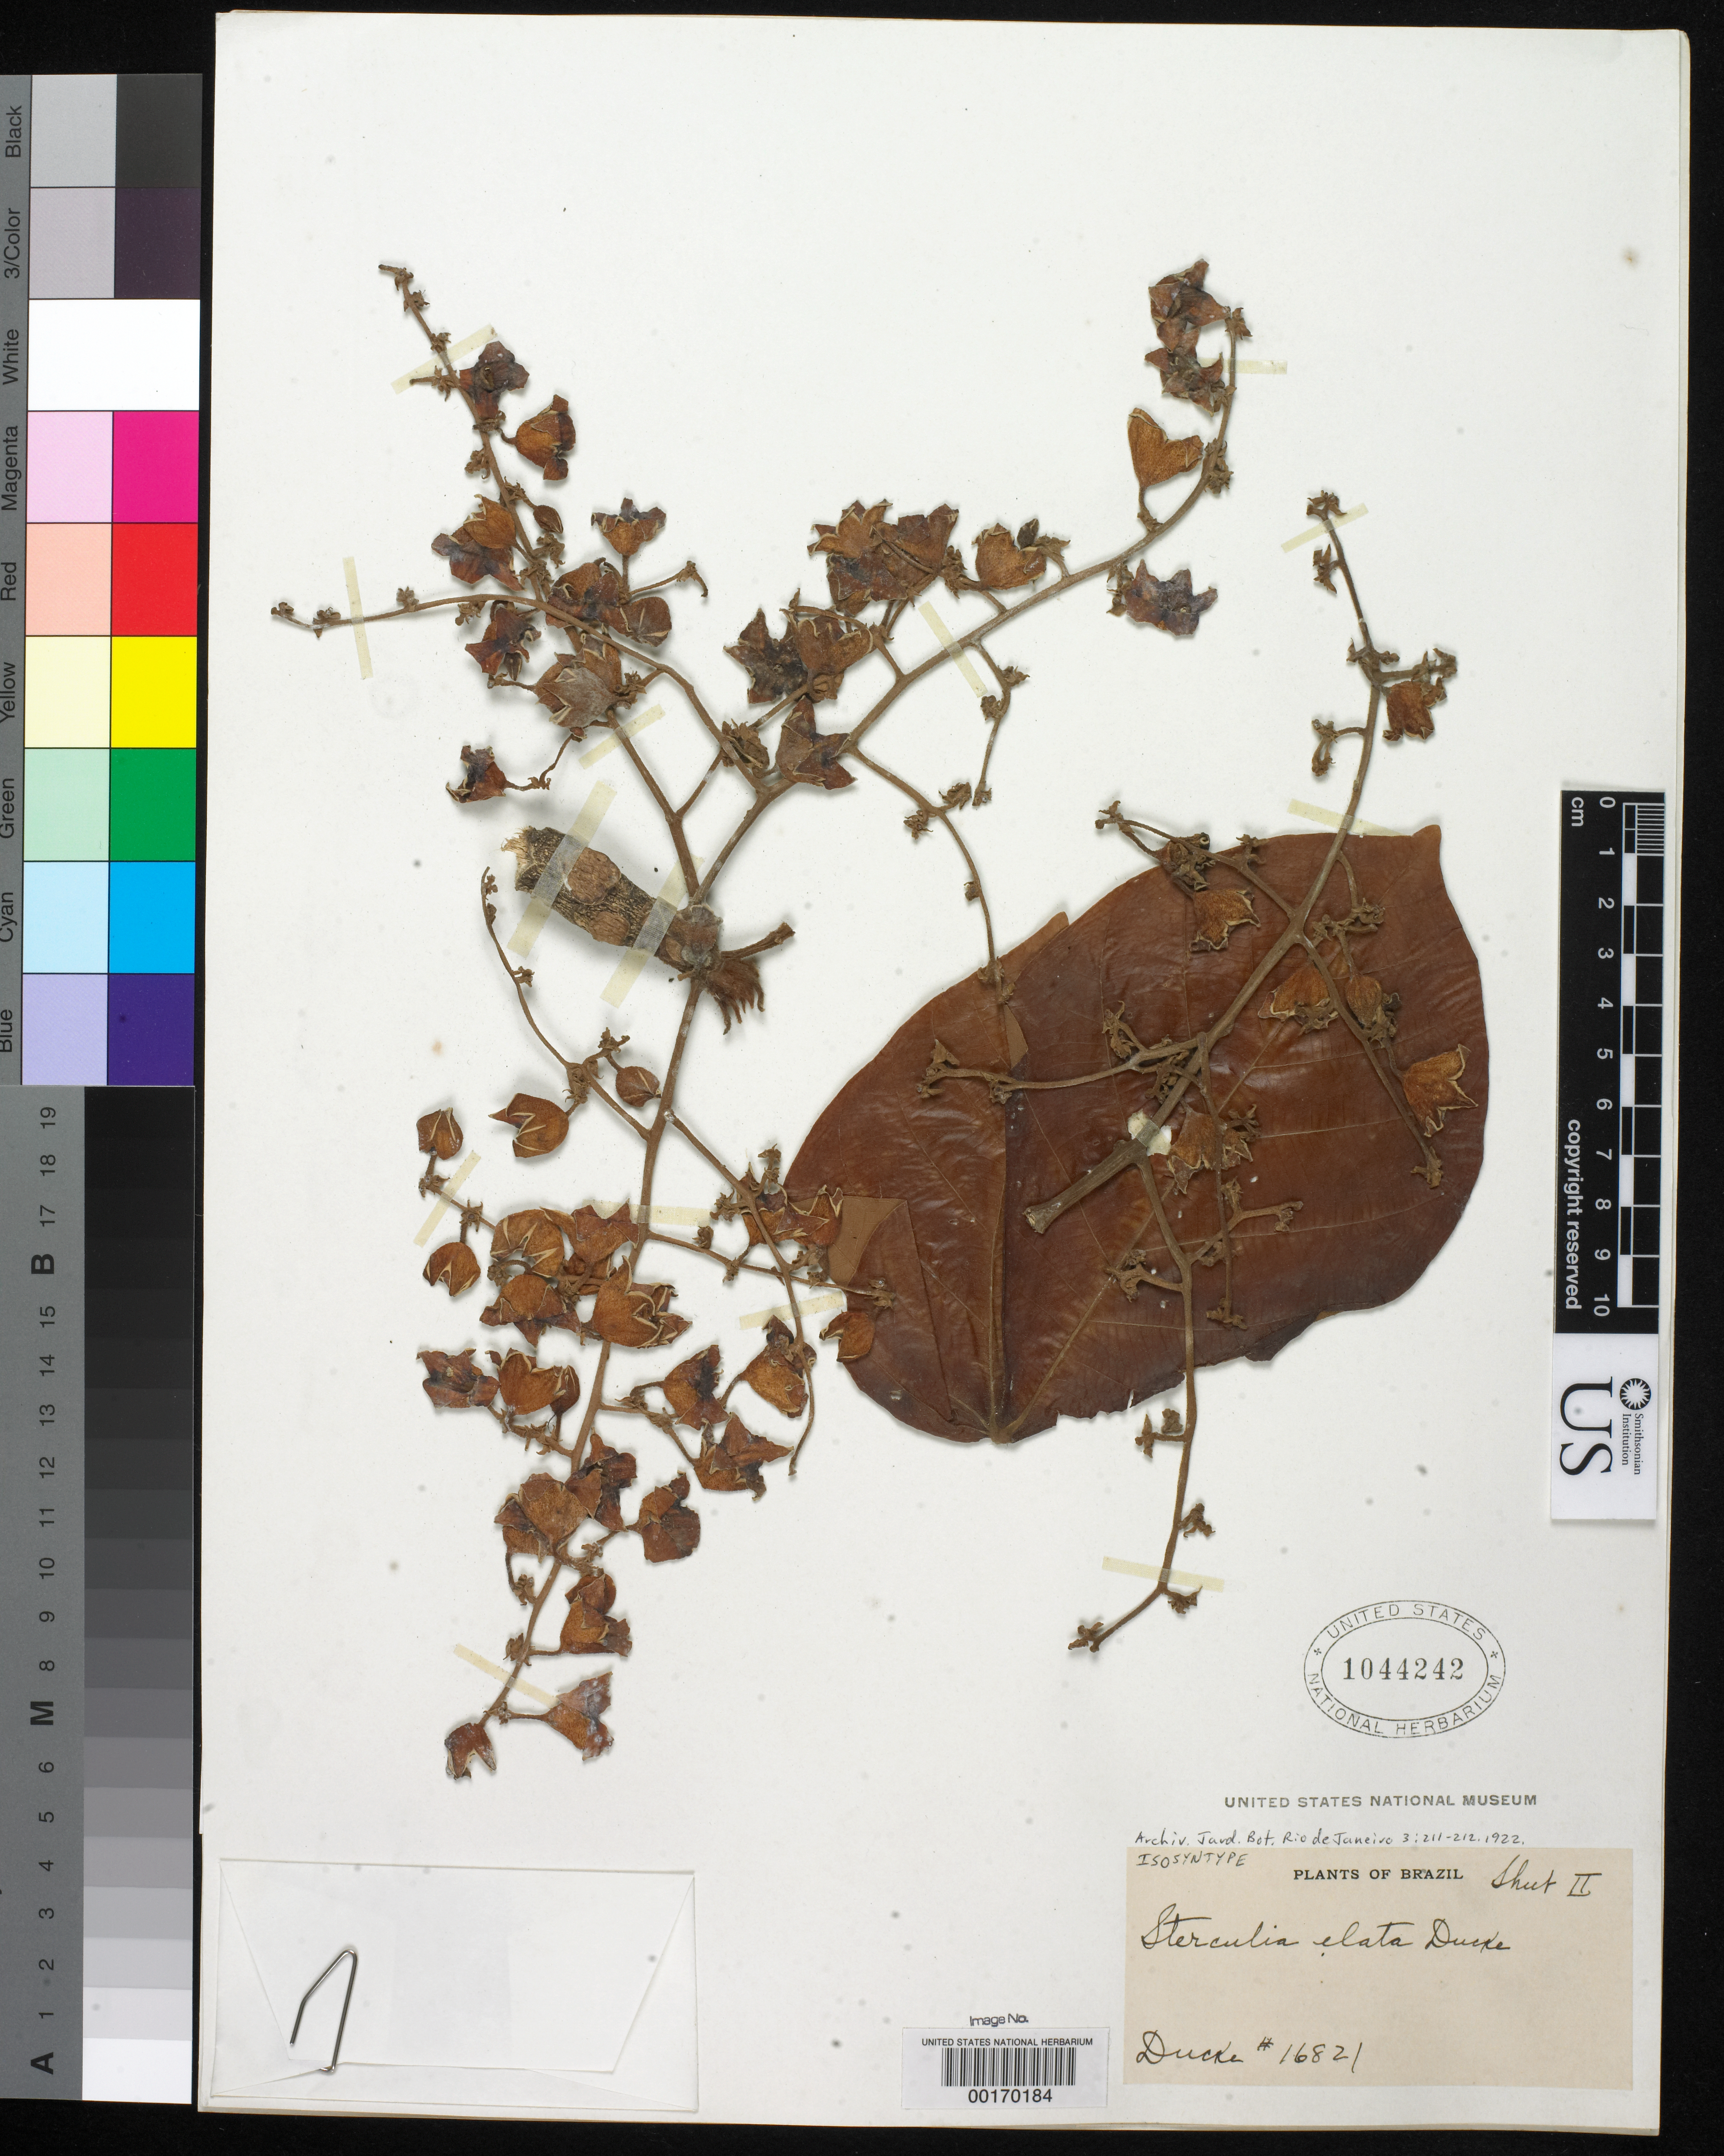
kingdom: Plantae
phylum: Tracheophyta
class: Magnoliopsida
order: Malvales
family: Malvaceae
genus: Sterculia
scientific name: Sterculia elata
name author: Ducke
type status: Isosyntype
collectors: A. Ducke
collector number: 16821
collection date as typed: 18 Oct 1917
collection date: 1917-10-18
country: Brazil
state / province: Amazonas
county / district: Rio Purius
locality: Gard. Bot. Para.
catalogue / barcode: US 1044242